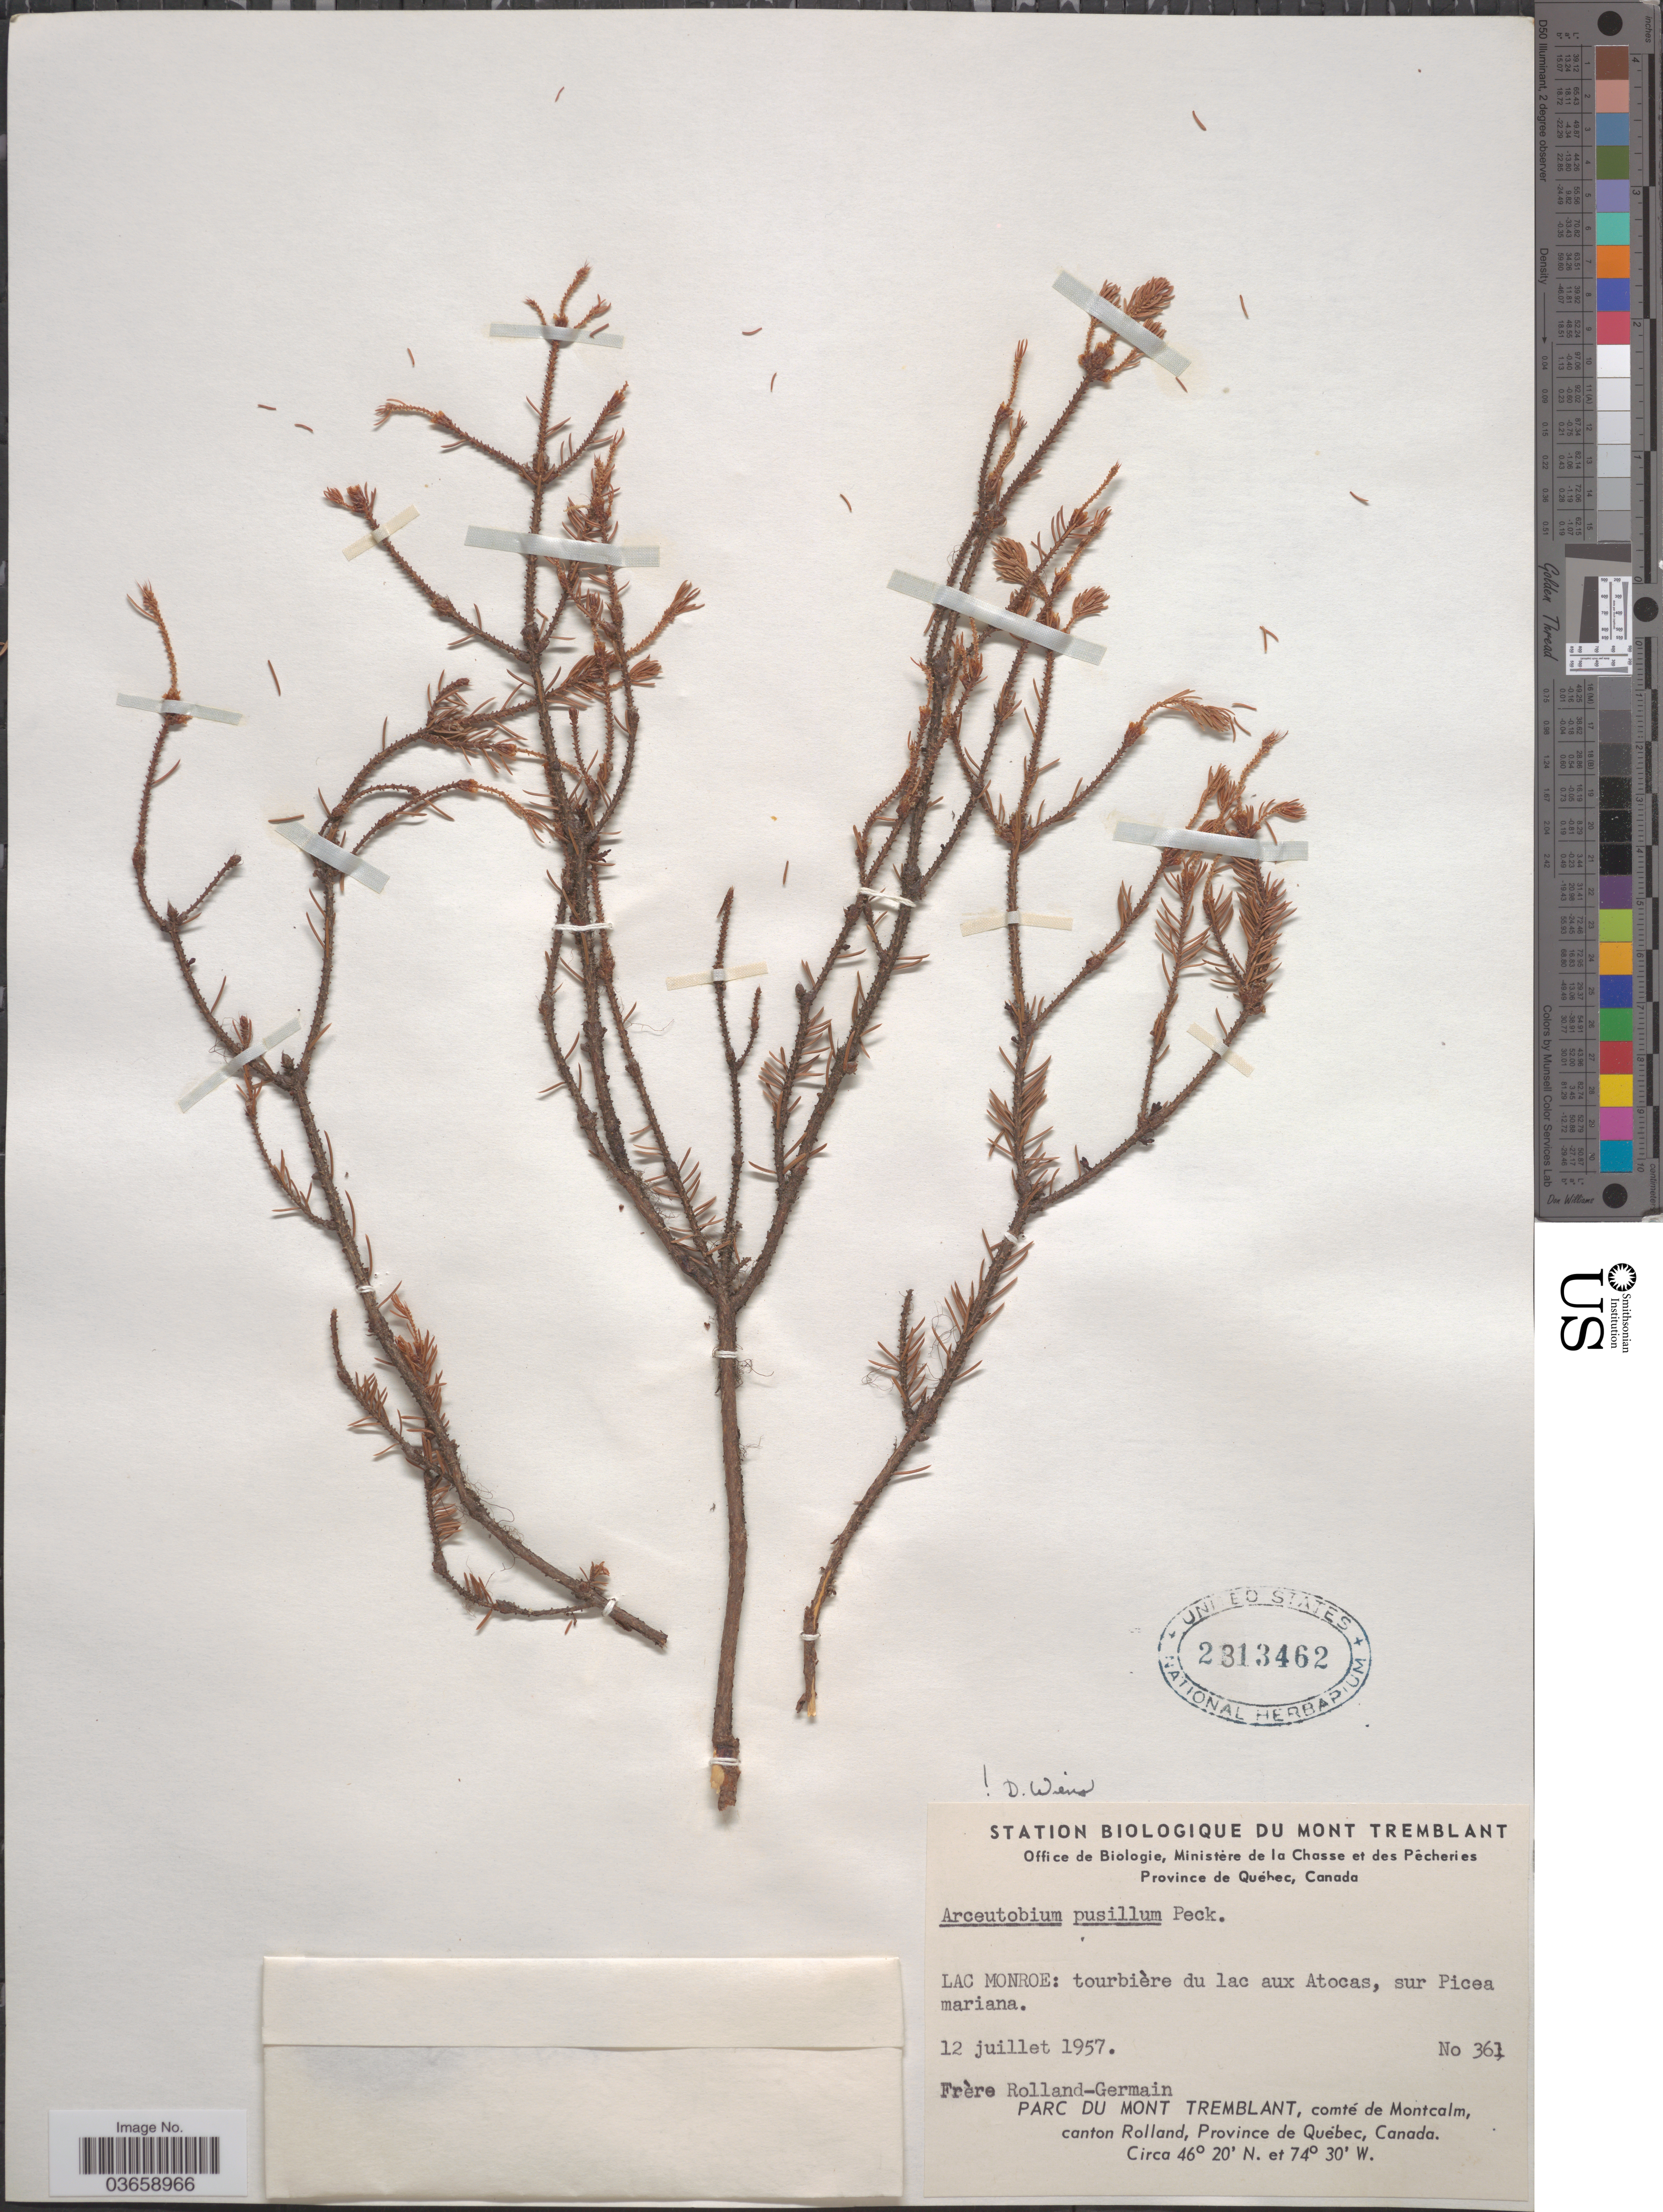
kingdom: Plantae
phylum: Tracheophyta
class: Magnoliopsida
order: Santalales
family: Viscaceae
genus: Arceuthobium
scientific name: Arceuthobium pusillum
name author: Peck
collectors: Rolland-Germain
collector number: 361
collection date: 1957-07-12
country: Canada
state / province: Quebec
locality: Lac Monroe: tourbière du lac aux Atocas. Parc du Mont Tremblant, comté de Montcalm, canton Rolland.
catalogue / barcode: US 2313462